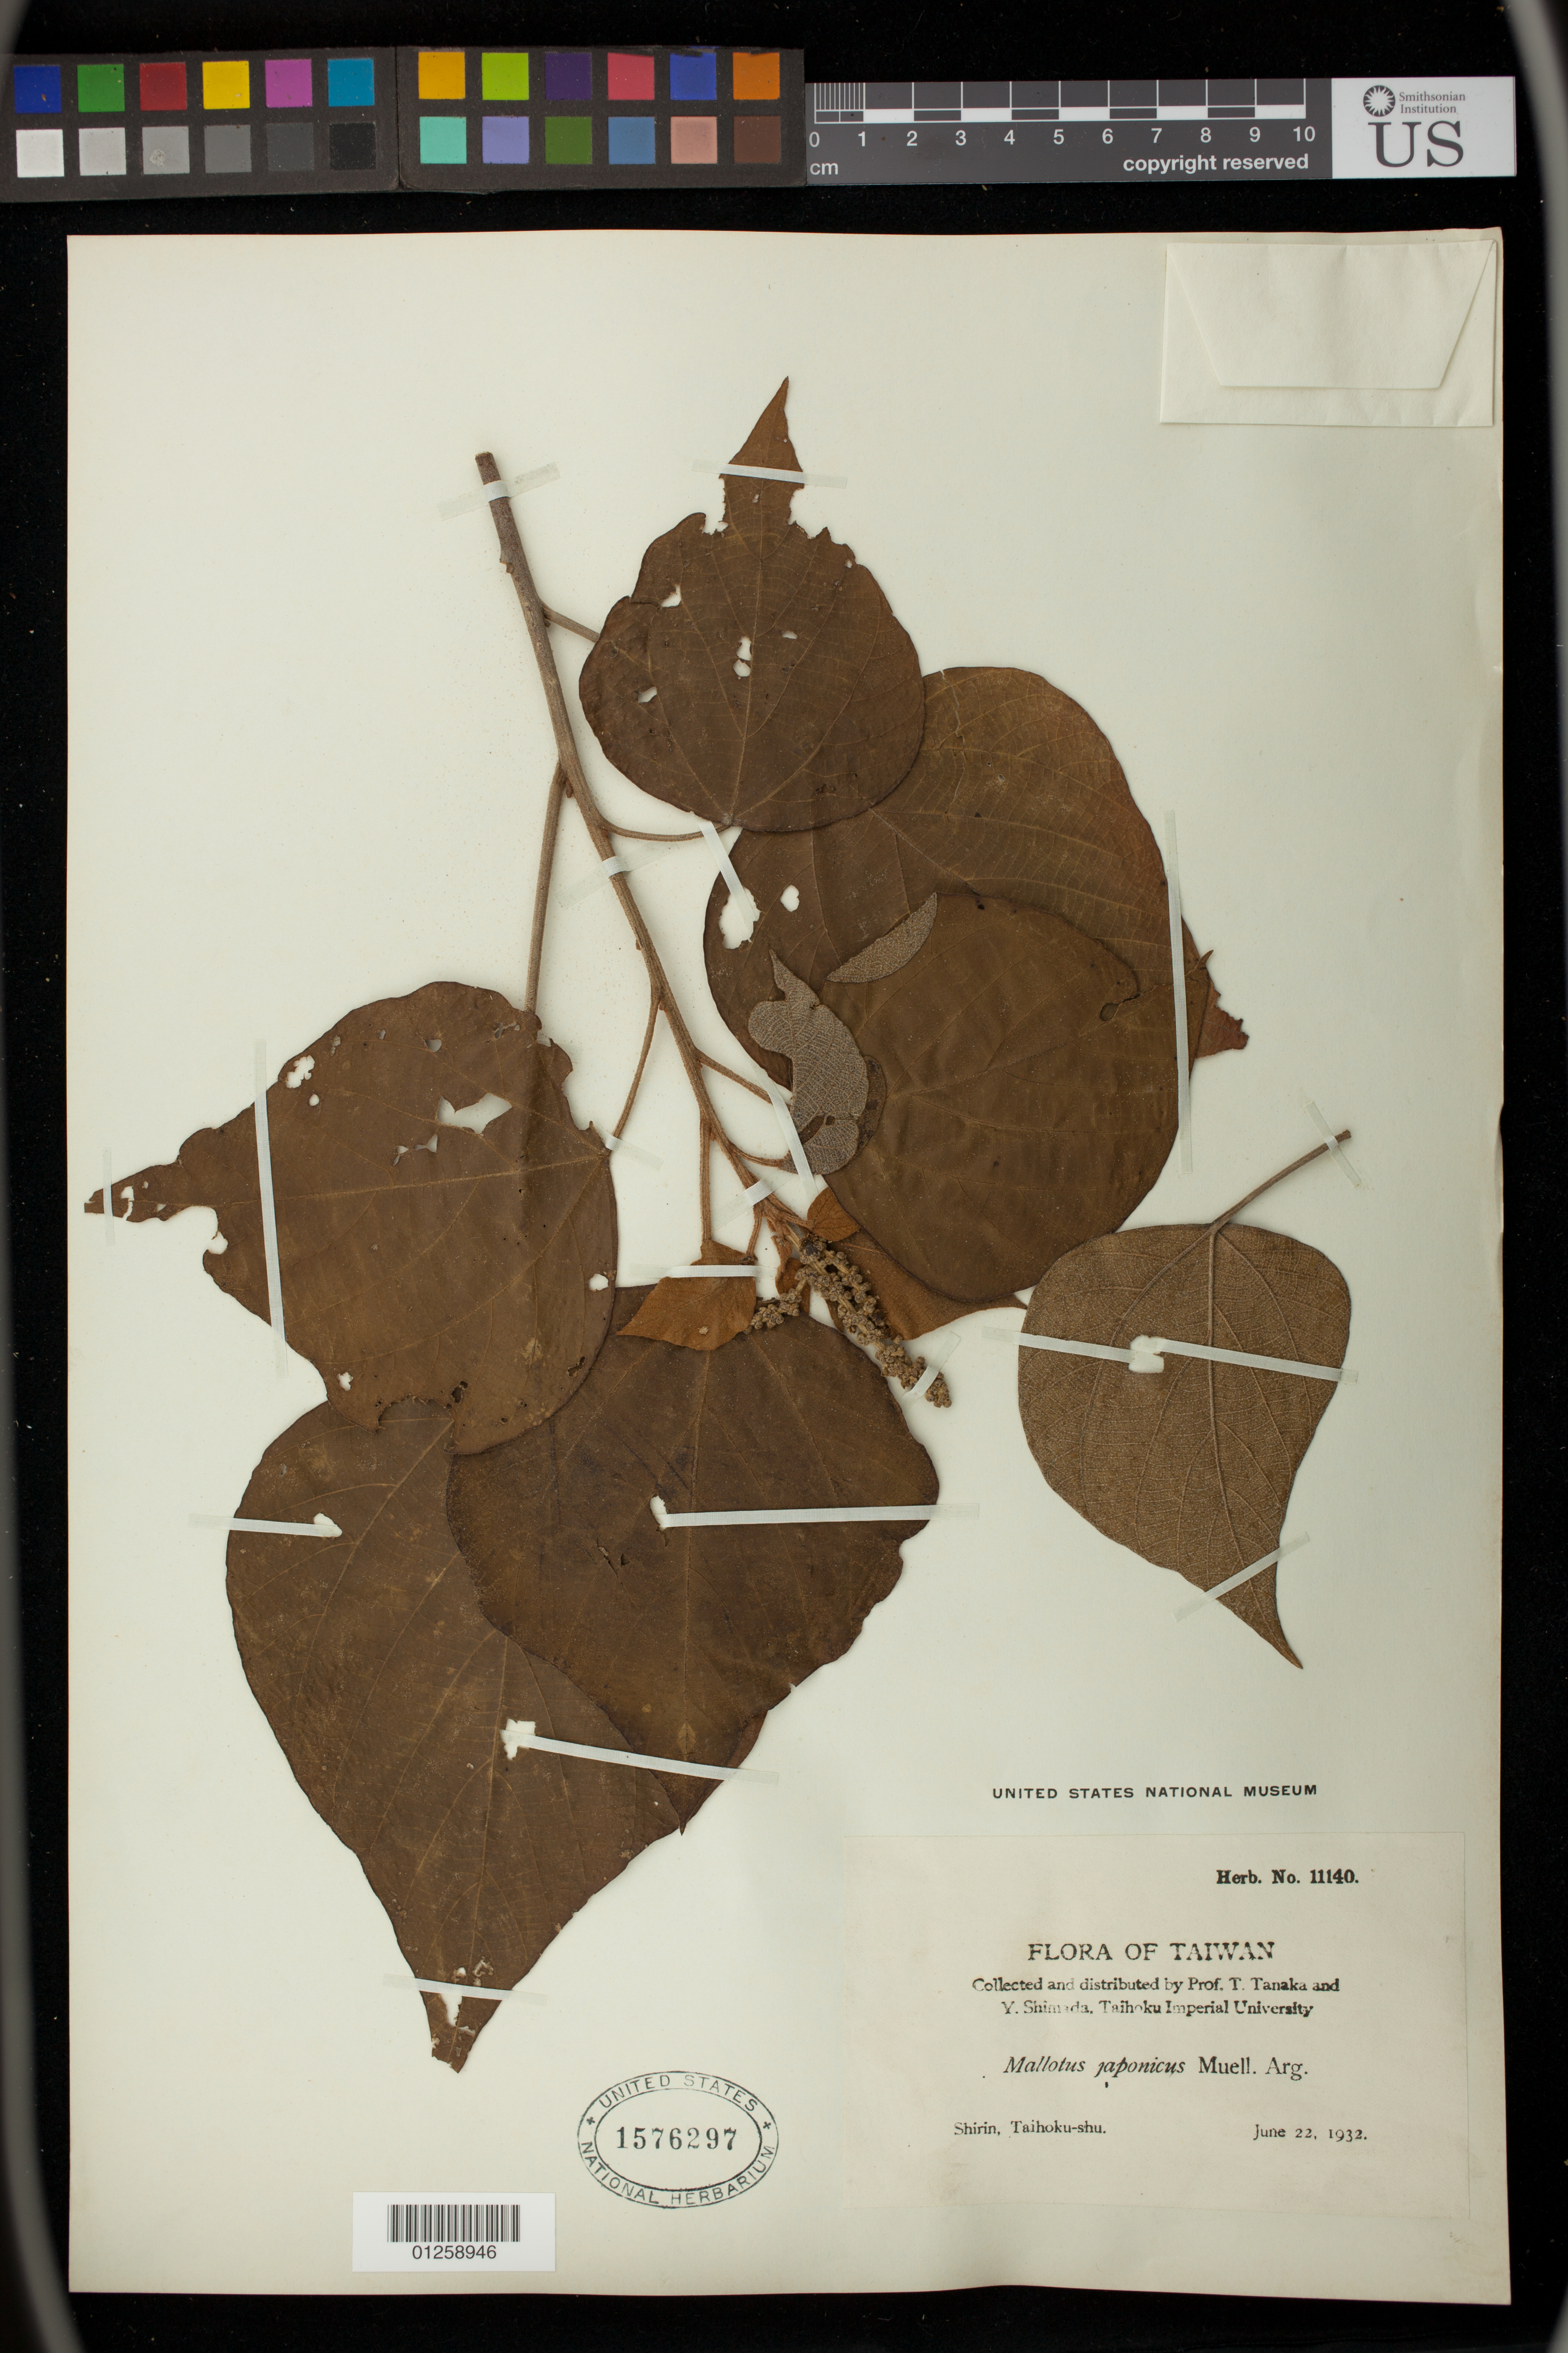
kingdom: Plantae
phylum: Tracheophyta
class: Magnoliopsida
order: Malpighiales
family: Euphorbiaceae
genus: Mallotus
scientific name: Mallotus japonicus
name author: (Spreng.) Müll. Arg.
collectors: T. Tanaka & Y. Shimada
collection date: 1932-06-22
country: Taiwan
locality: Shirin, Taihoku-shu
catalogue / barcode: US 1576297